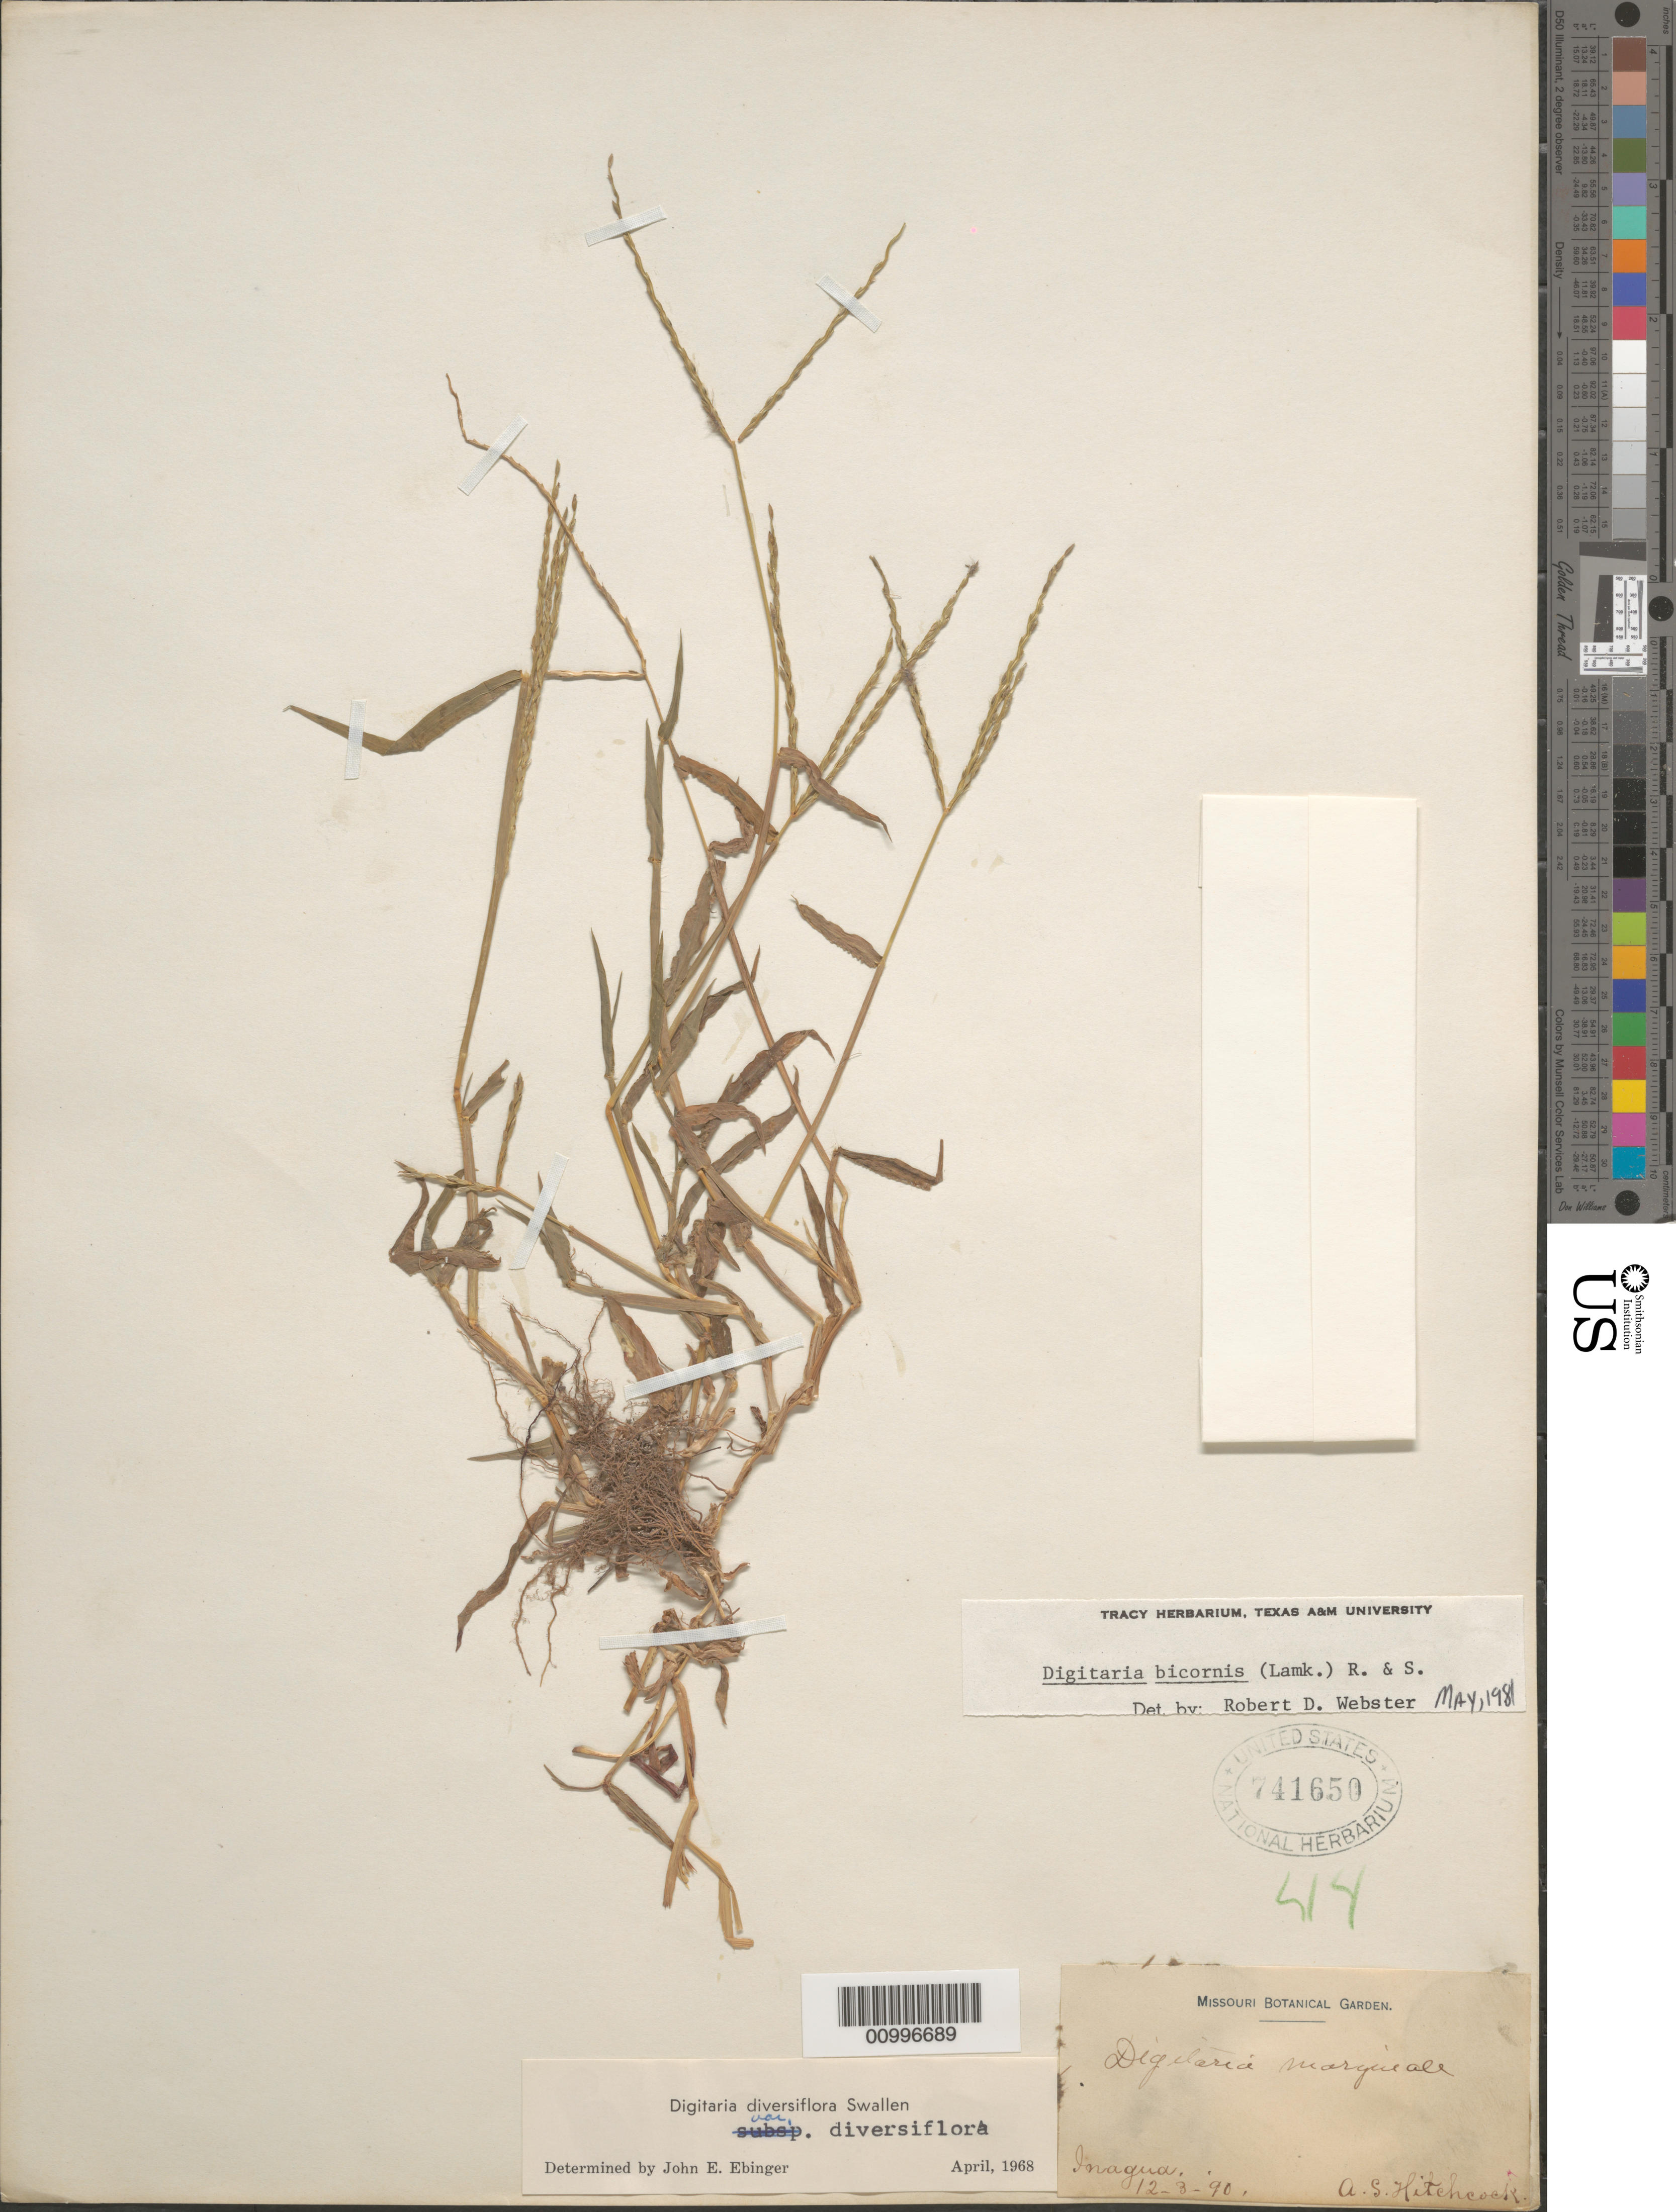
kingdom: Plantae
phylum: Tracheophyta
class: Liliopsida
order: Poales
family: Poaceae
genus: Digitaria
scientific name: Digitaria bicornis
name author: (Lam.) Roem. & Schult.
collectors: A. S. Hitchcock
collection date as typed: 12 Mar 1890 or 03 Dec 1890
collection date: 1890-03-12 or 1890-12-03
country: Bahamas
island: Great Inagua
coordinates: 0 N, 0 E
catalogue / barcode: US 741650